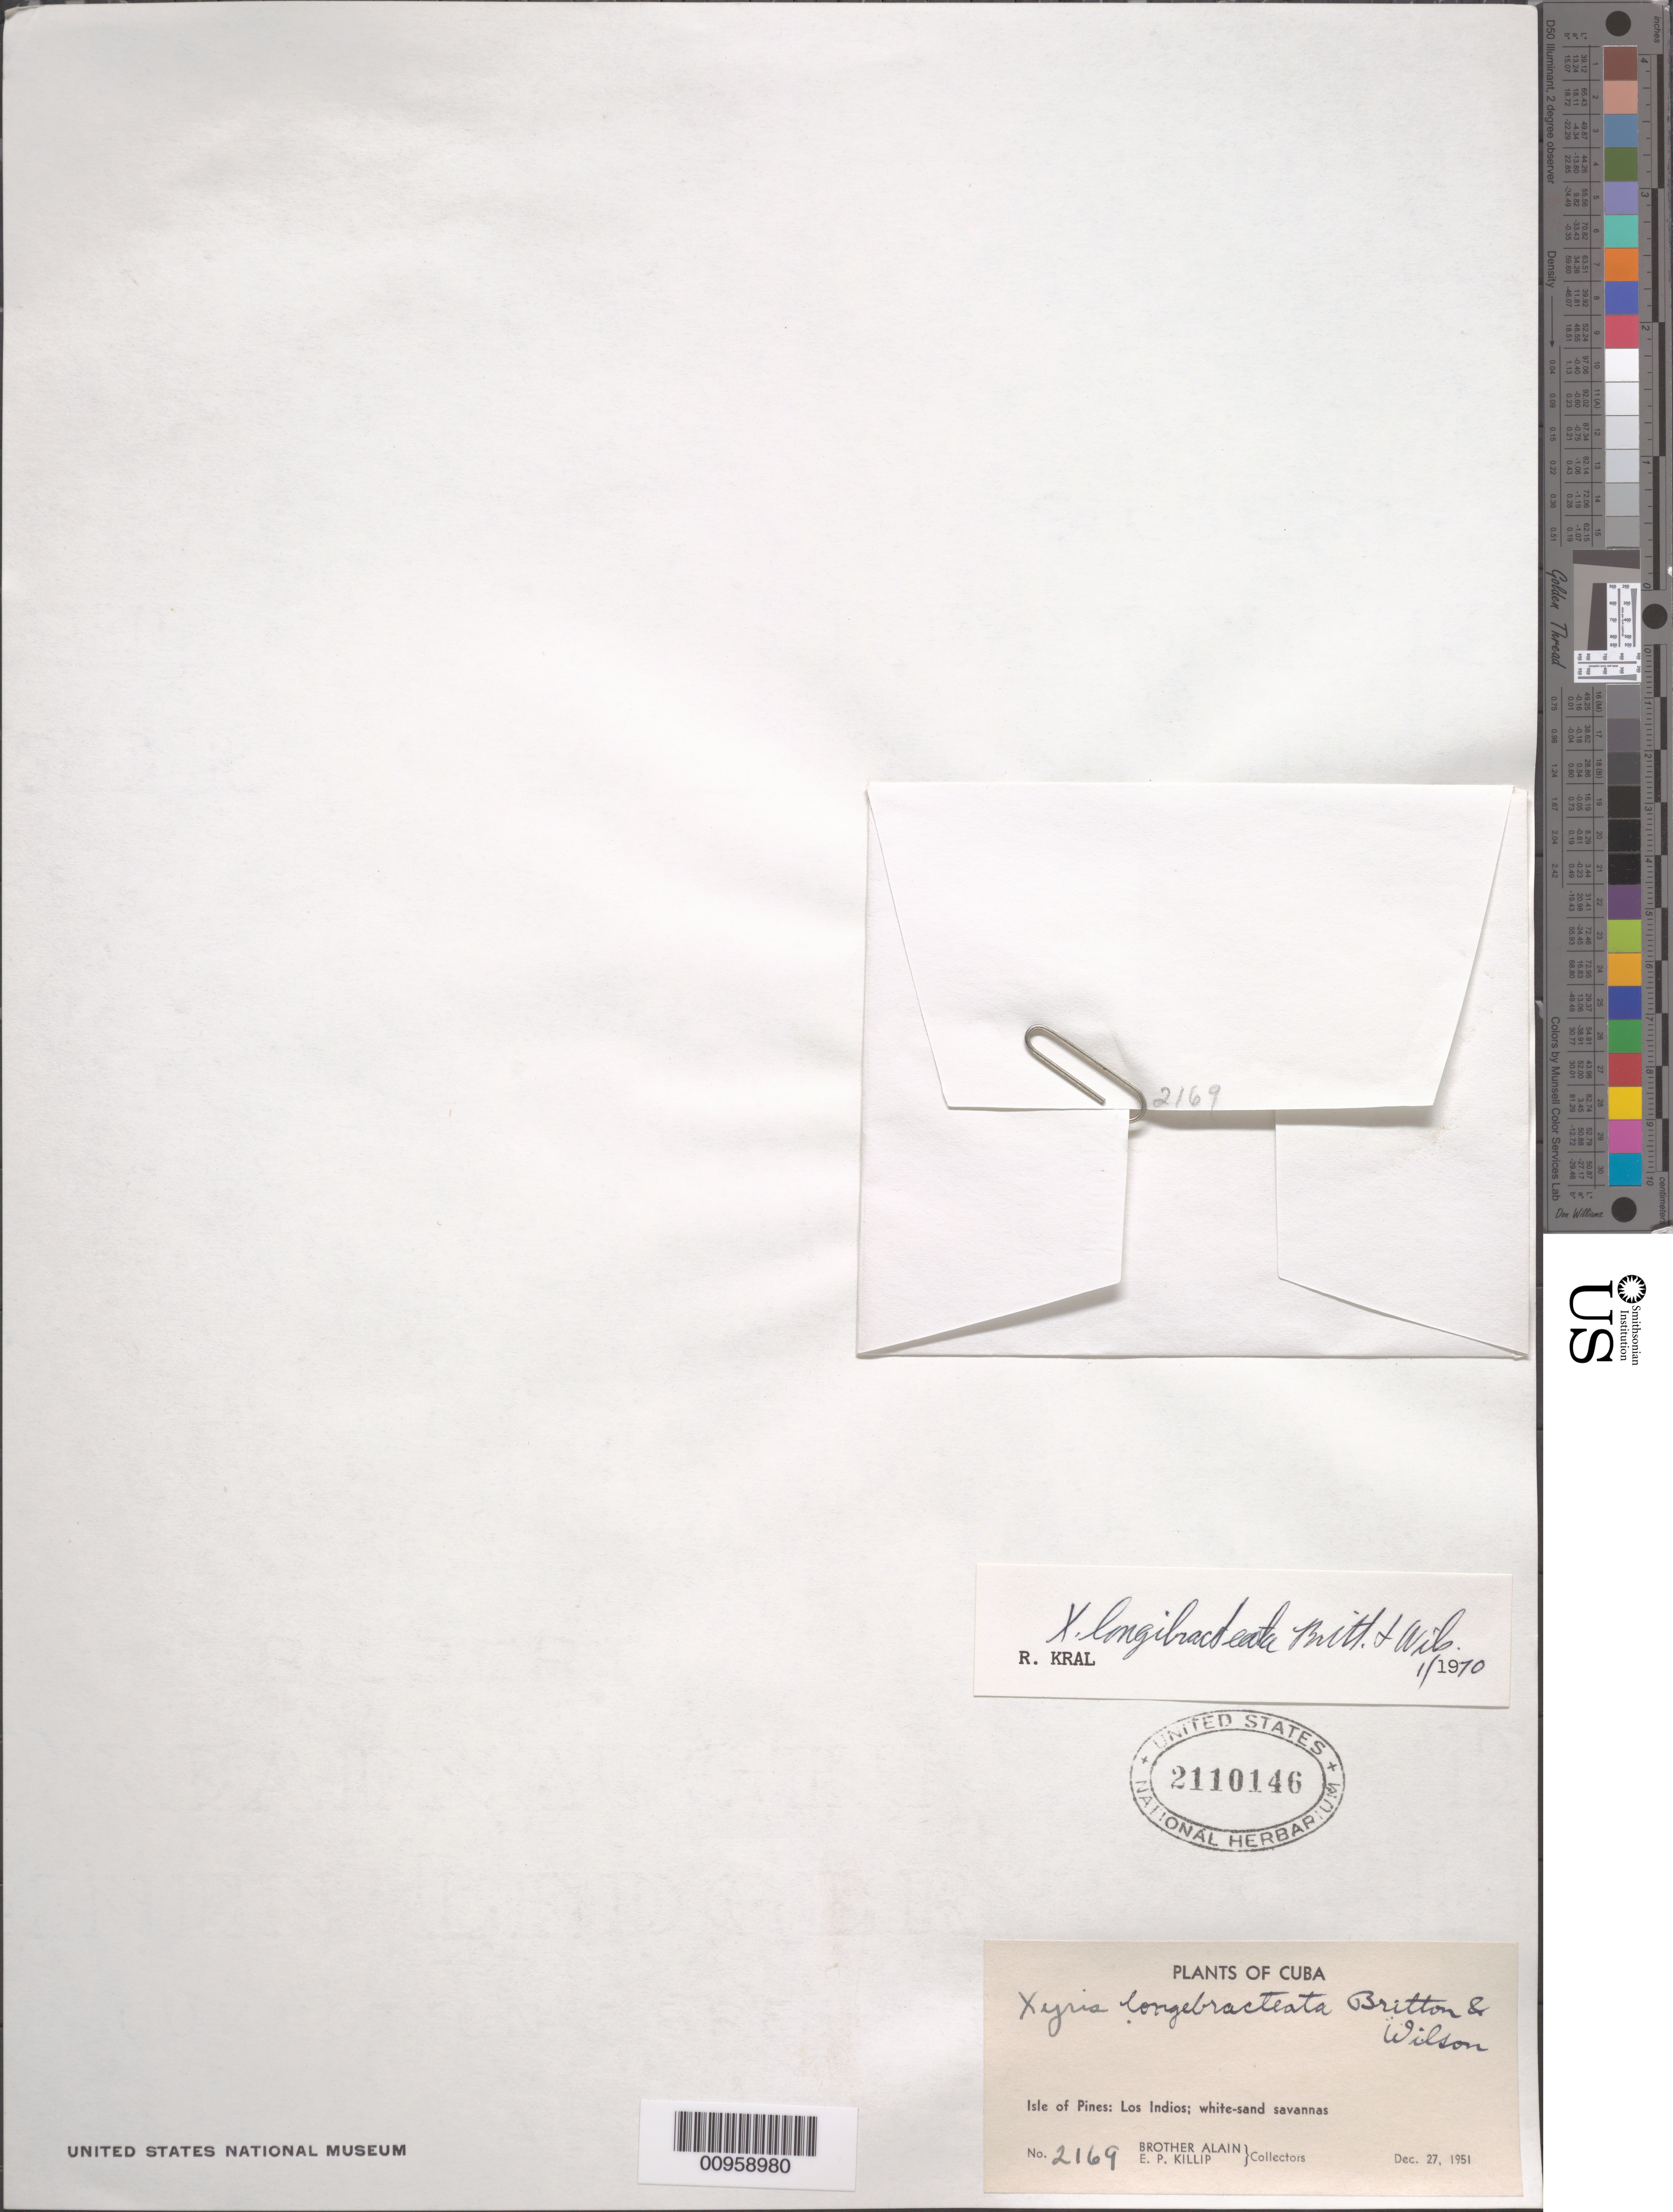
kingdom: Plantae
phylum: Tracheophyta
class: Liliopsida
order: Poales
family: Xyridaceae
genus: Xyris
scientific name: Xyris longibracteata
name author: Britton & P. Wilson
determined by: Kral, Robert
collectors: A. H. Liogier & E. P. Killip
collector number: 2169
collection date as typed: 27 Dec 1951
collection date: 1951-12-27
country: Cuba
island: Isla de la Juventud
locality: Los Indios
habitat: White-sand savannes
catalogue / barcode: US 2110146